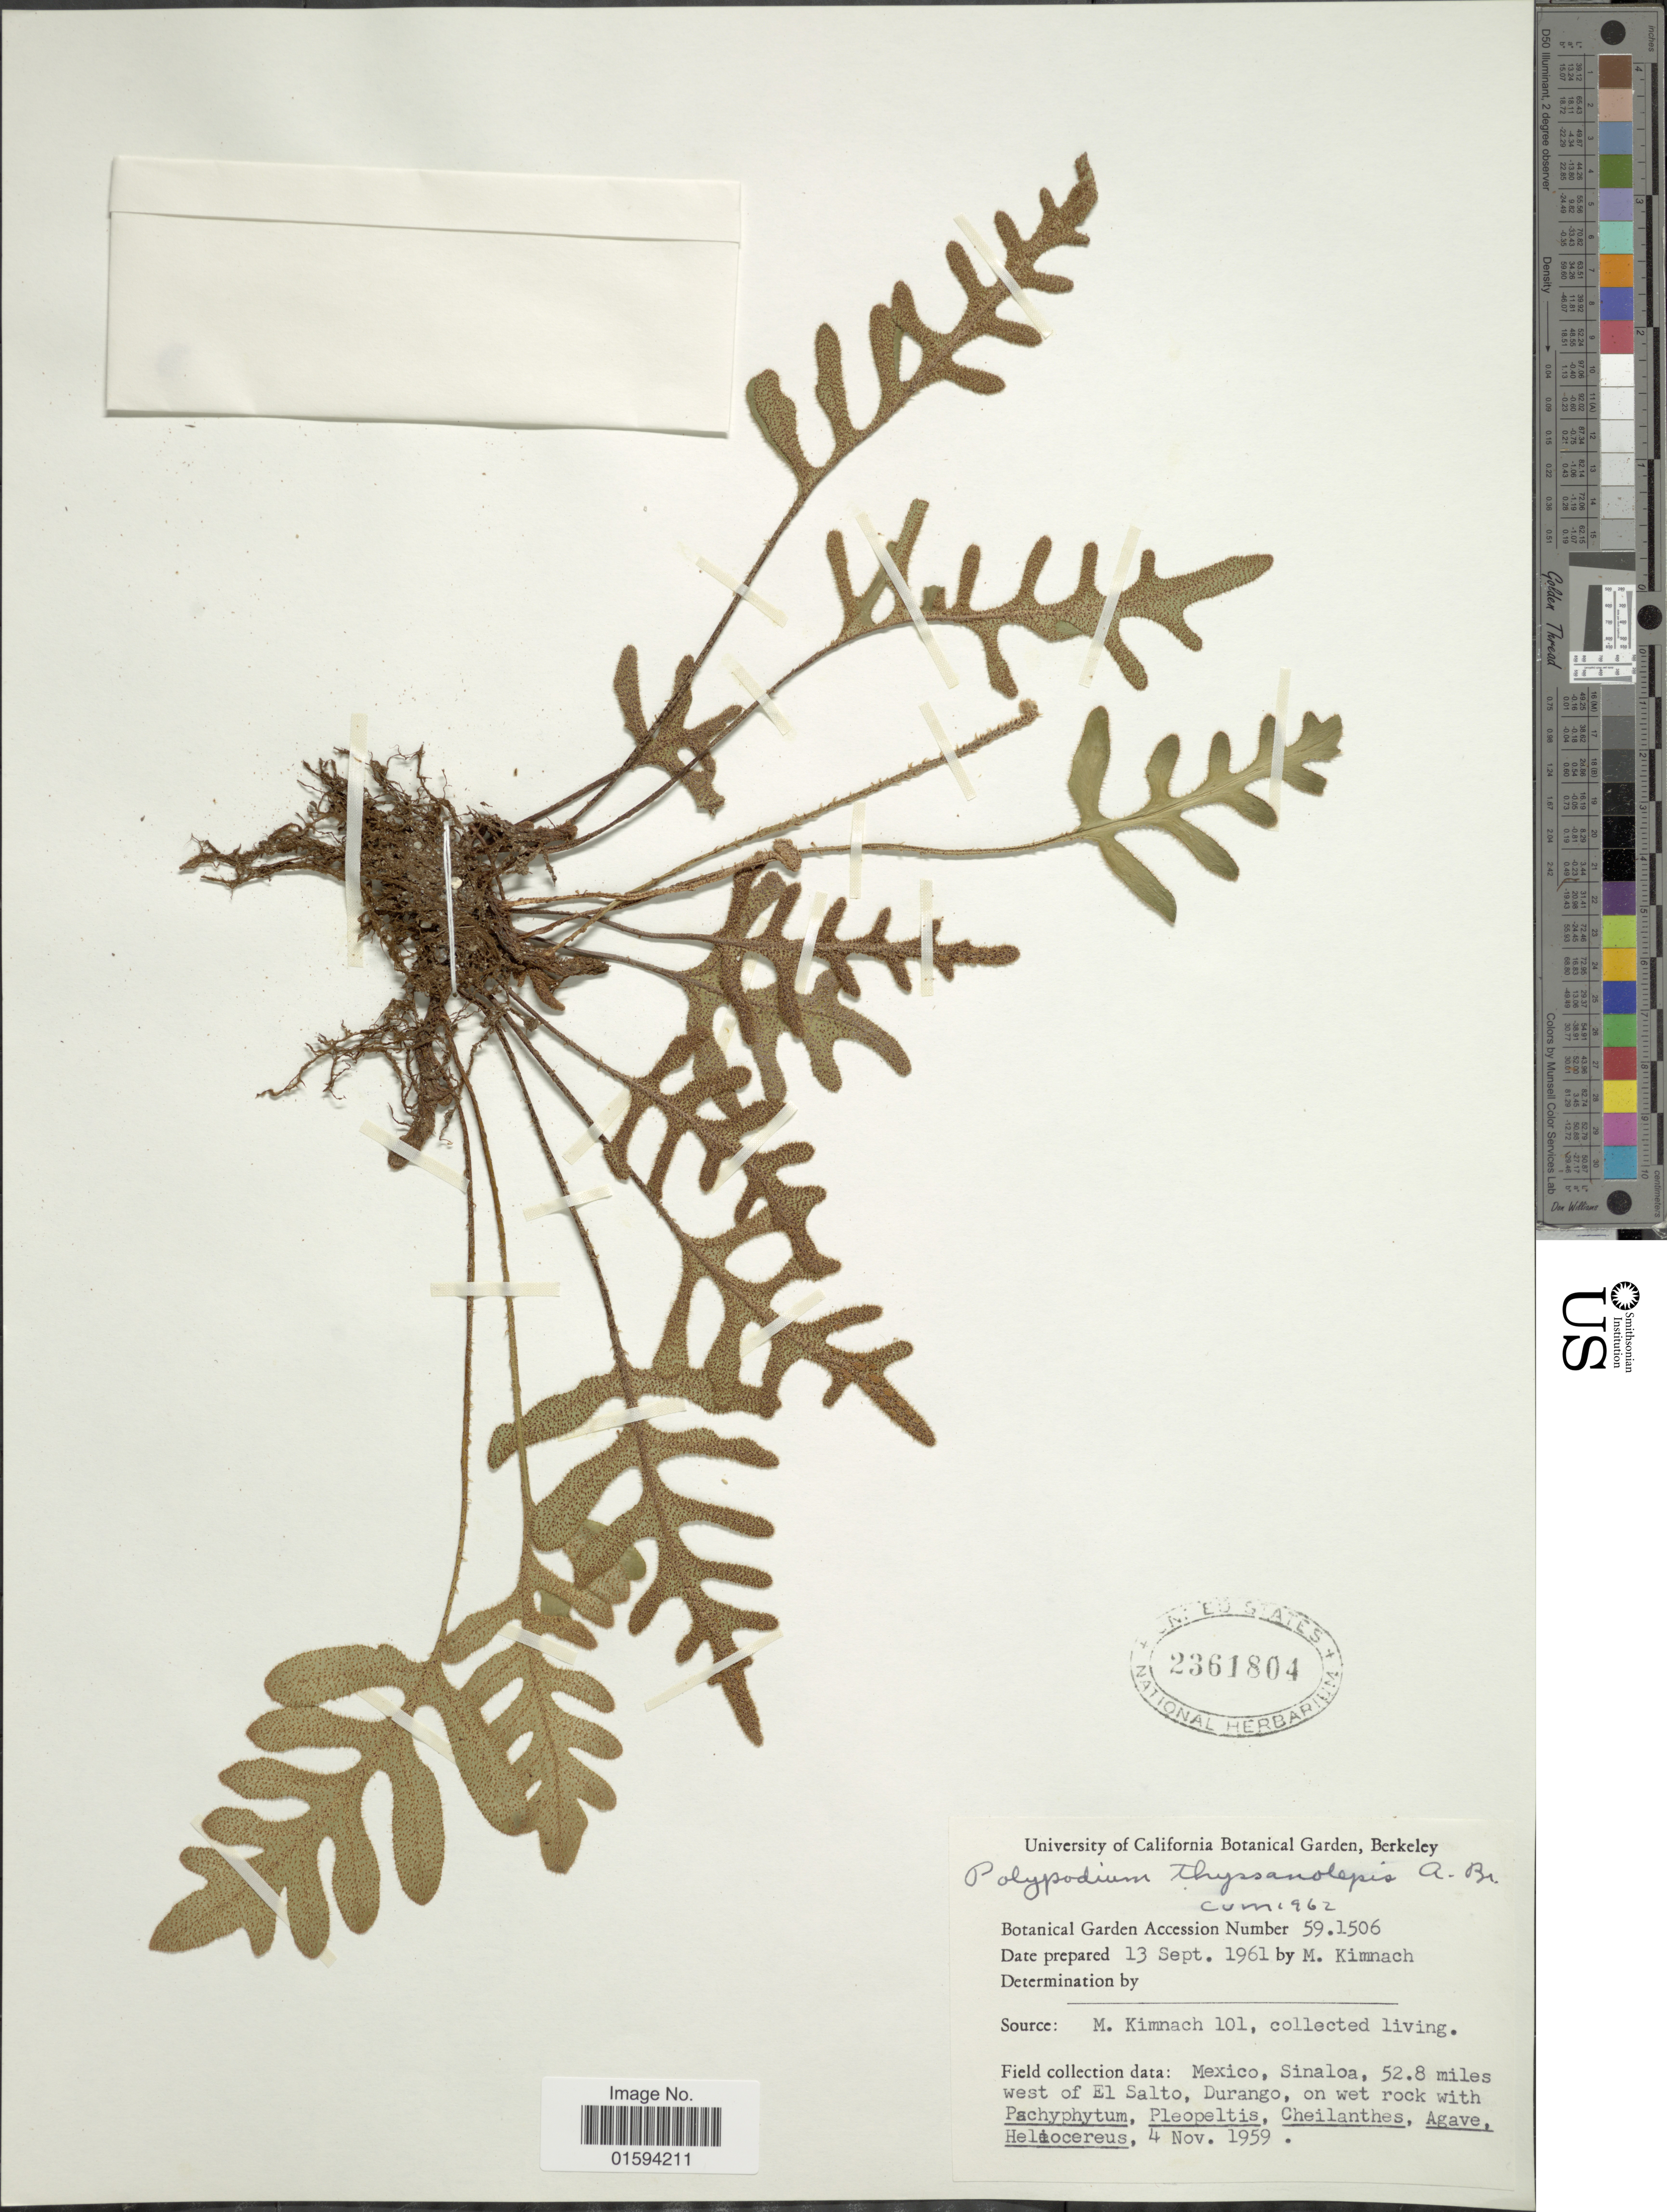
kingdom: Plantae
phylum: Tracheophyta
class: Polypodiopsida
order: Polypodiales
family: Polypodiaceae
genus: Polypodium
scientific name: Polypodium thysanolepis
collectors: M. W. Kimnach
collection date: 1961-09-13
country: United States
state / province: California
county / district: Alameda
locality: University of California Botanical Garden, Berkeleym Botanical Garden Accession Number 59.1506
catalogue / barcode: US 2361804